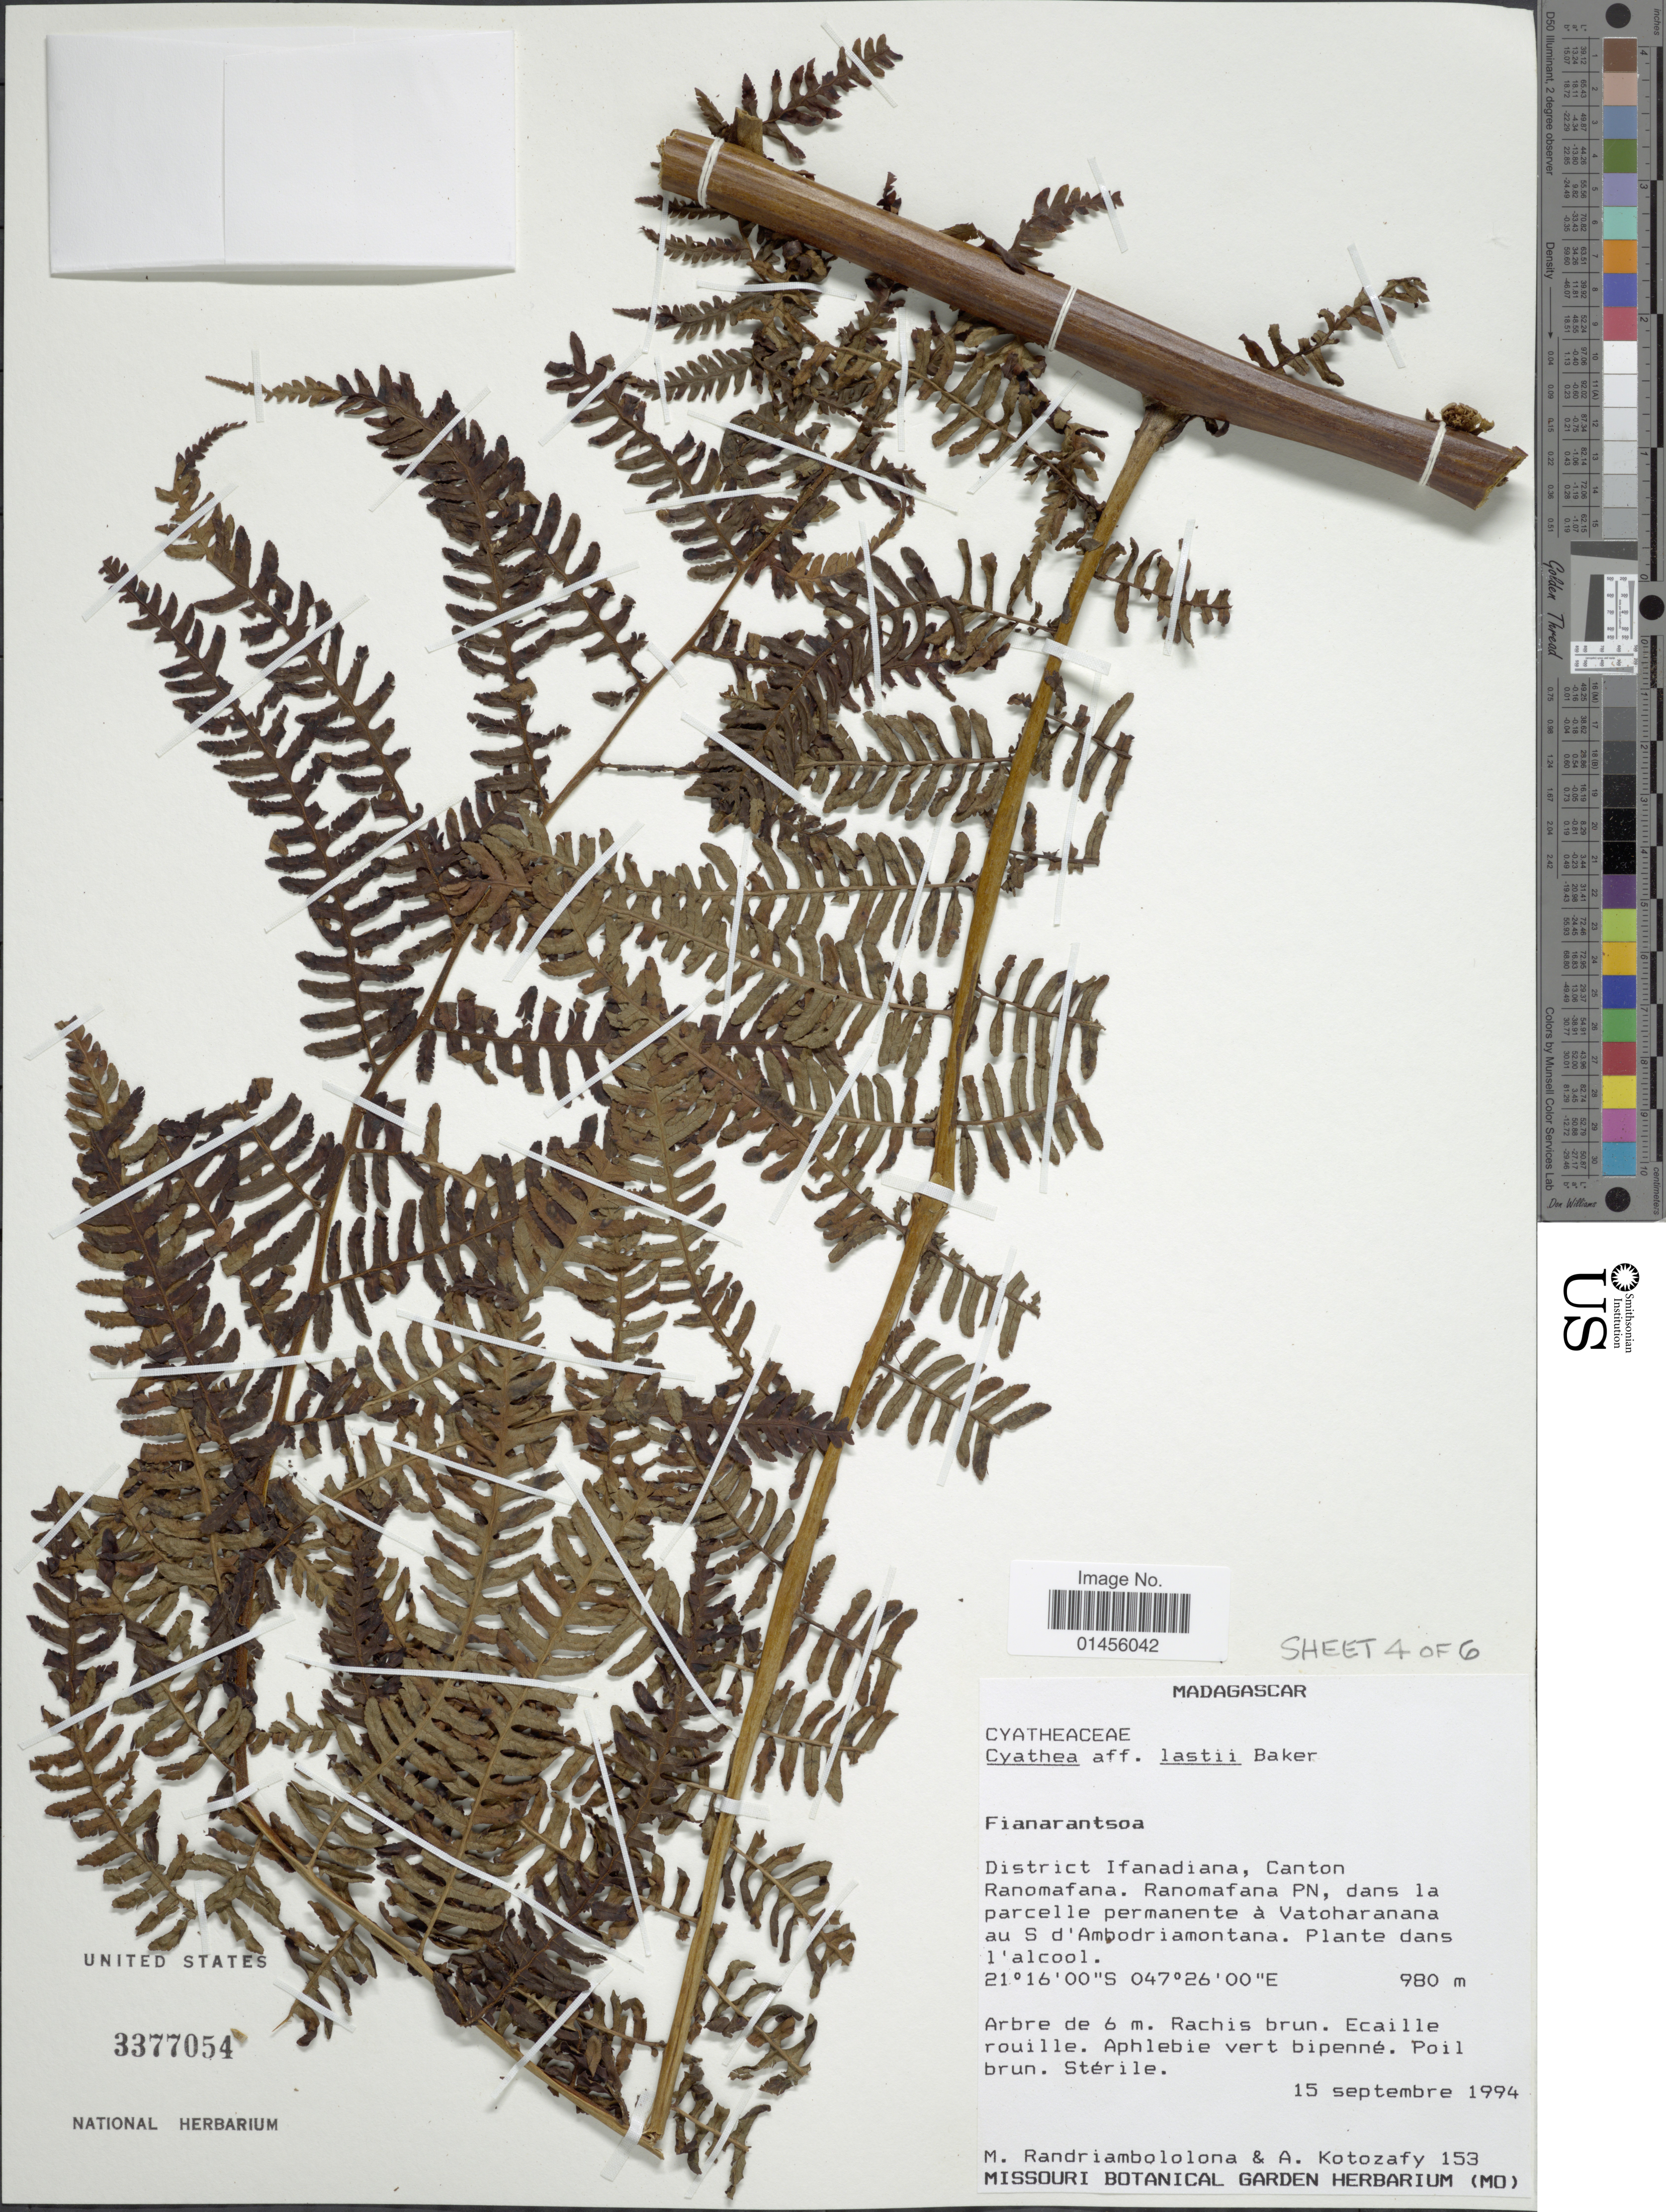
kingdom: Plantae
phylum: Tracheophyta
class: Polypodiopsida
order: Cyatheales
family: Cyatheaceae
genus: Alsophila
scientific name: Alsophila lastii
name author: (Baker) R.M. Tryon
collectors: M. Randriambololona & A. Kotozafy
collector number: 153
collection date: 1994-09-15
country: Madagascar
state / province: Vatovavy Fitovinany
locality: District Ifanadiana, canton Ranomafana, Ranomafana PN, dans la parcelle permanente a Vatoharanana au S d' Ambodriamontana dans l'alcool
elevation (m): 980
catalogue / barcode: US 3377054